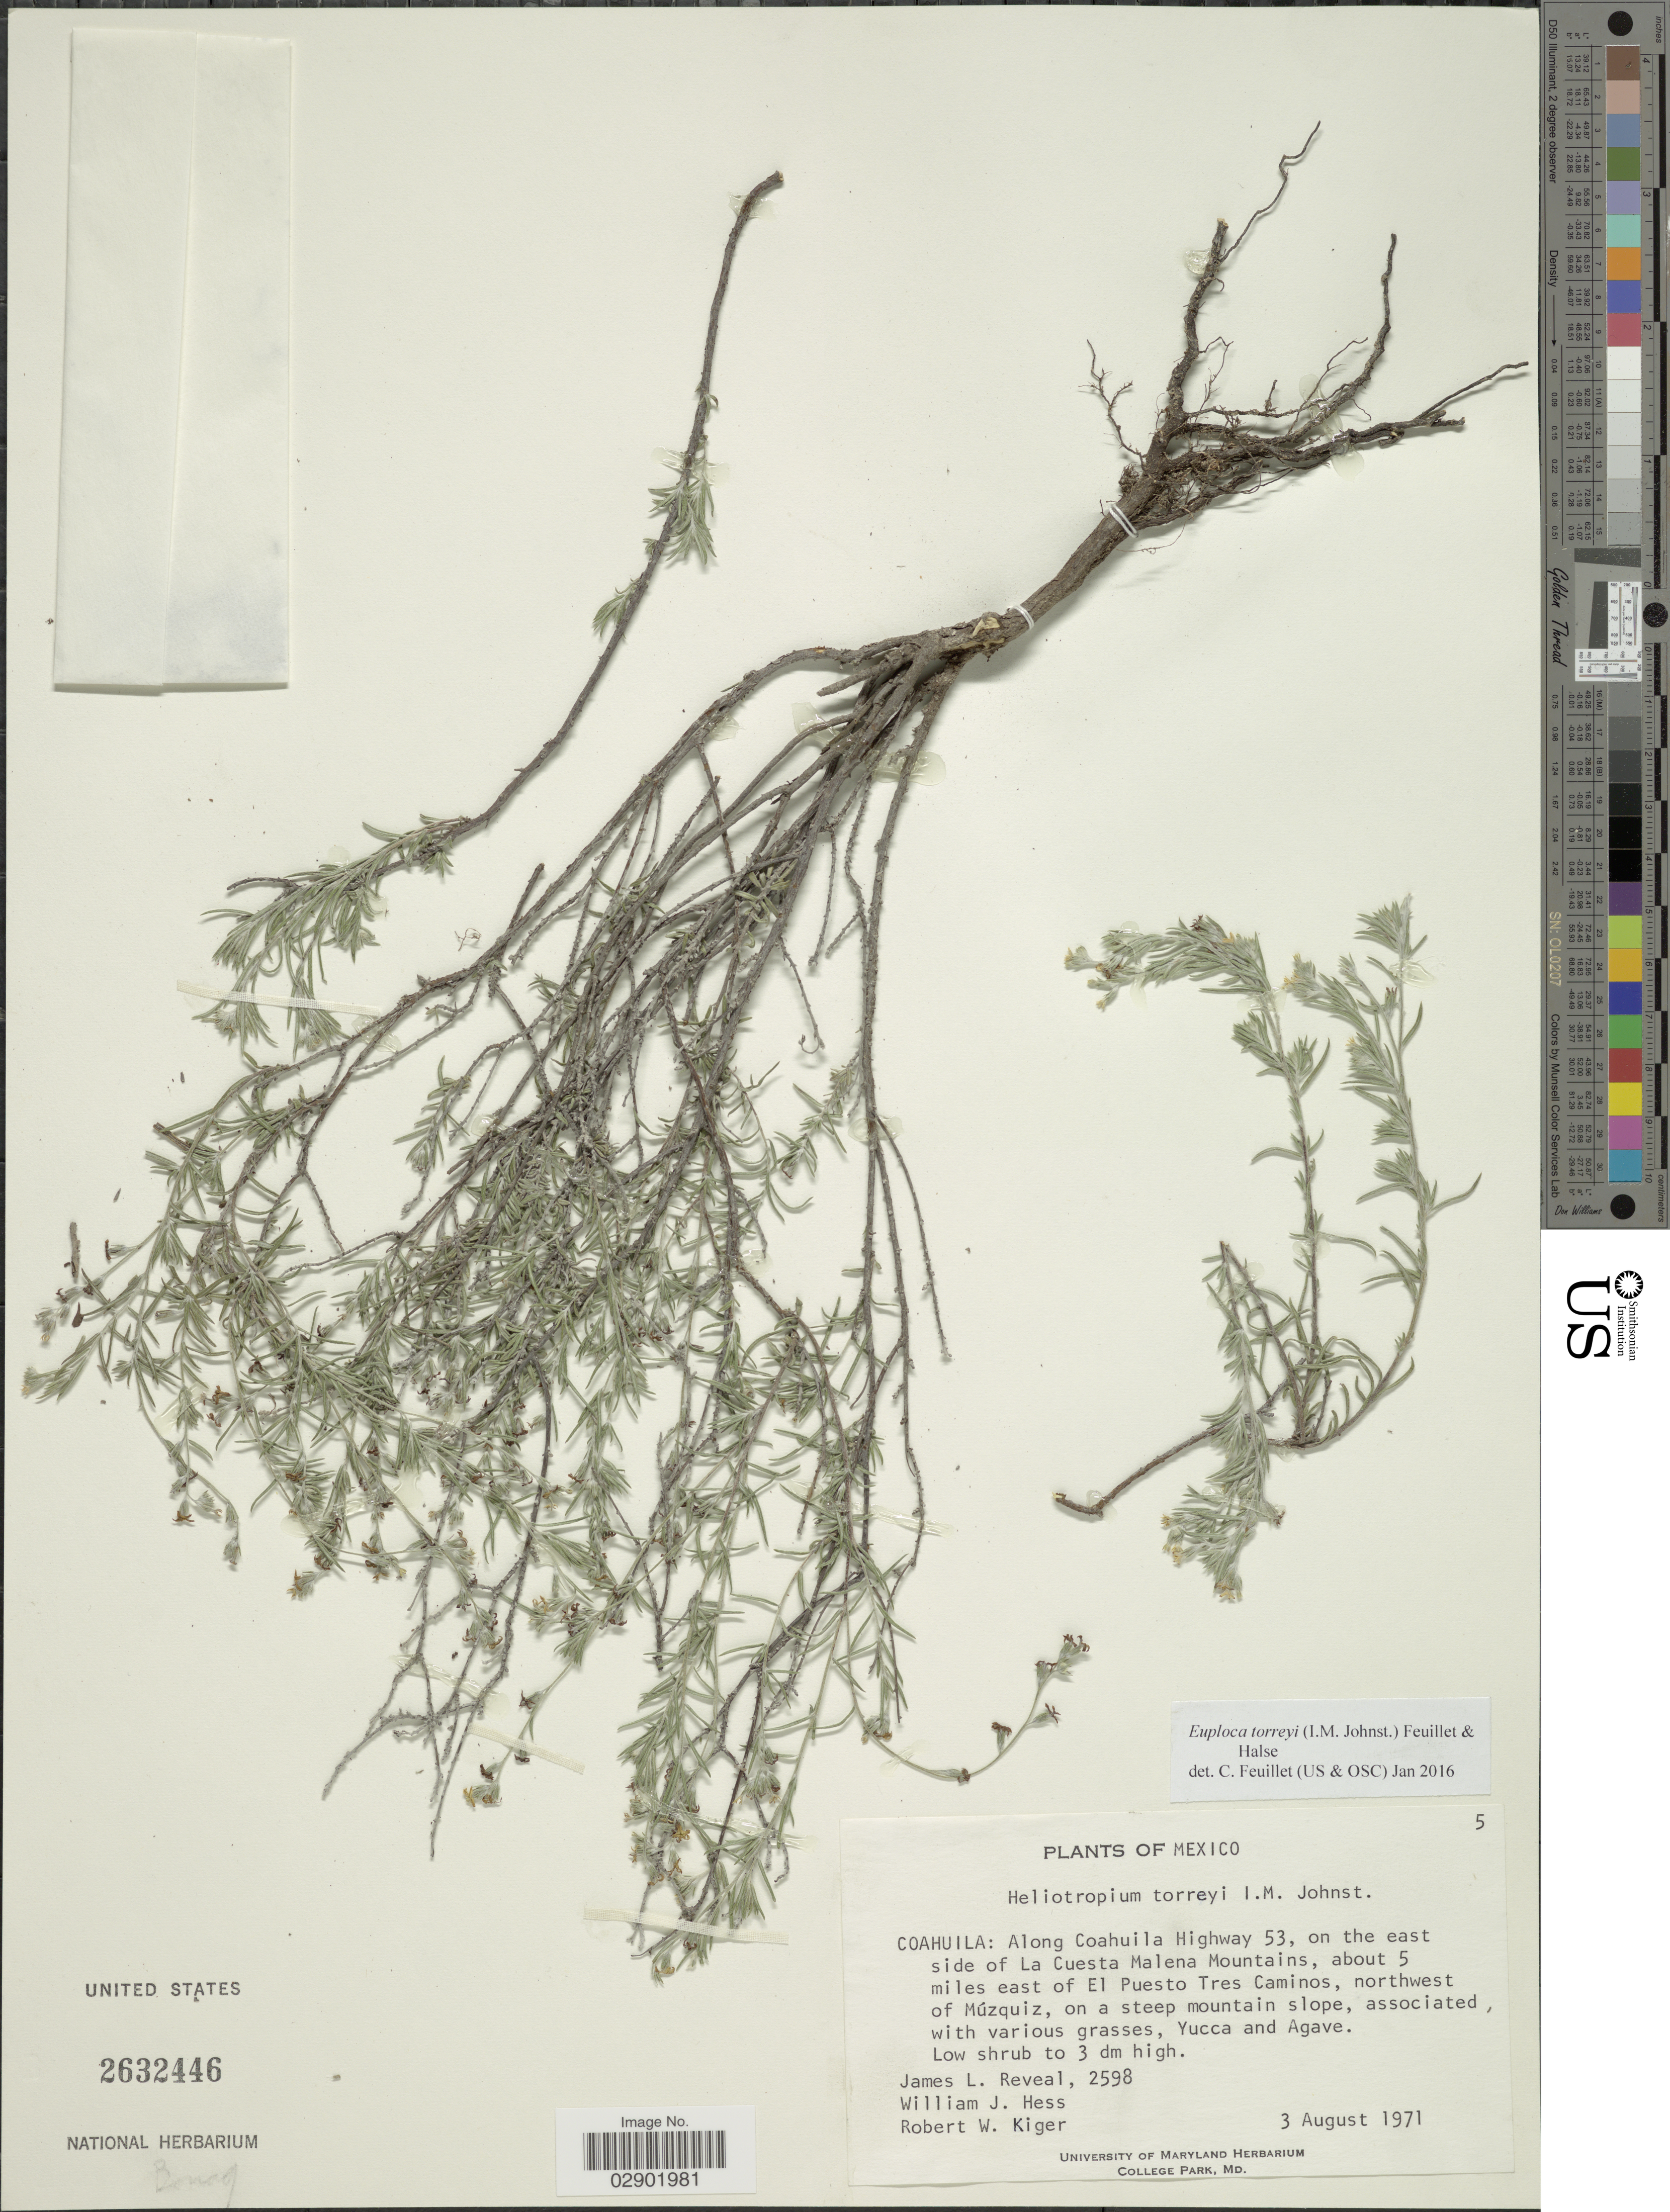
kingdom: Plantae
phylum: Tracheophyta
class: Magnoliopsida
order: Boraginales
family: Heliotropiaceae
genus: Euploca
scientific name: Euploca torreyi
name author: (I.M. Johnst.) Feuillet & Halse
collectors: J. L. Reveal, W. Hess & R. Kiger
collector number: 2598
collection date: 1971-08-03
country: Mexico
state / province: Coahuila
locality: Along Coahuila Highway 53, on the east side of La Cuesta Malena Mountains, about 5 miles east of El Puesto Tres Caminos, northwest of Múzquiz, on a steep mountain slope.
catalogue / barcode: US 2632446